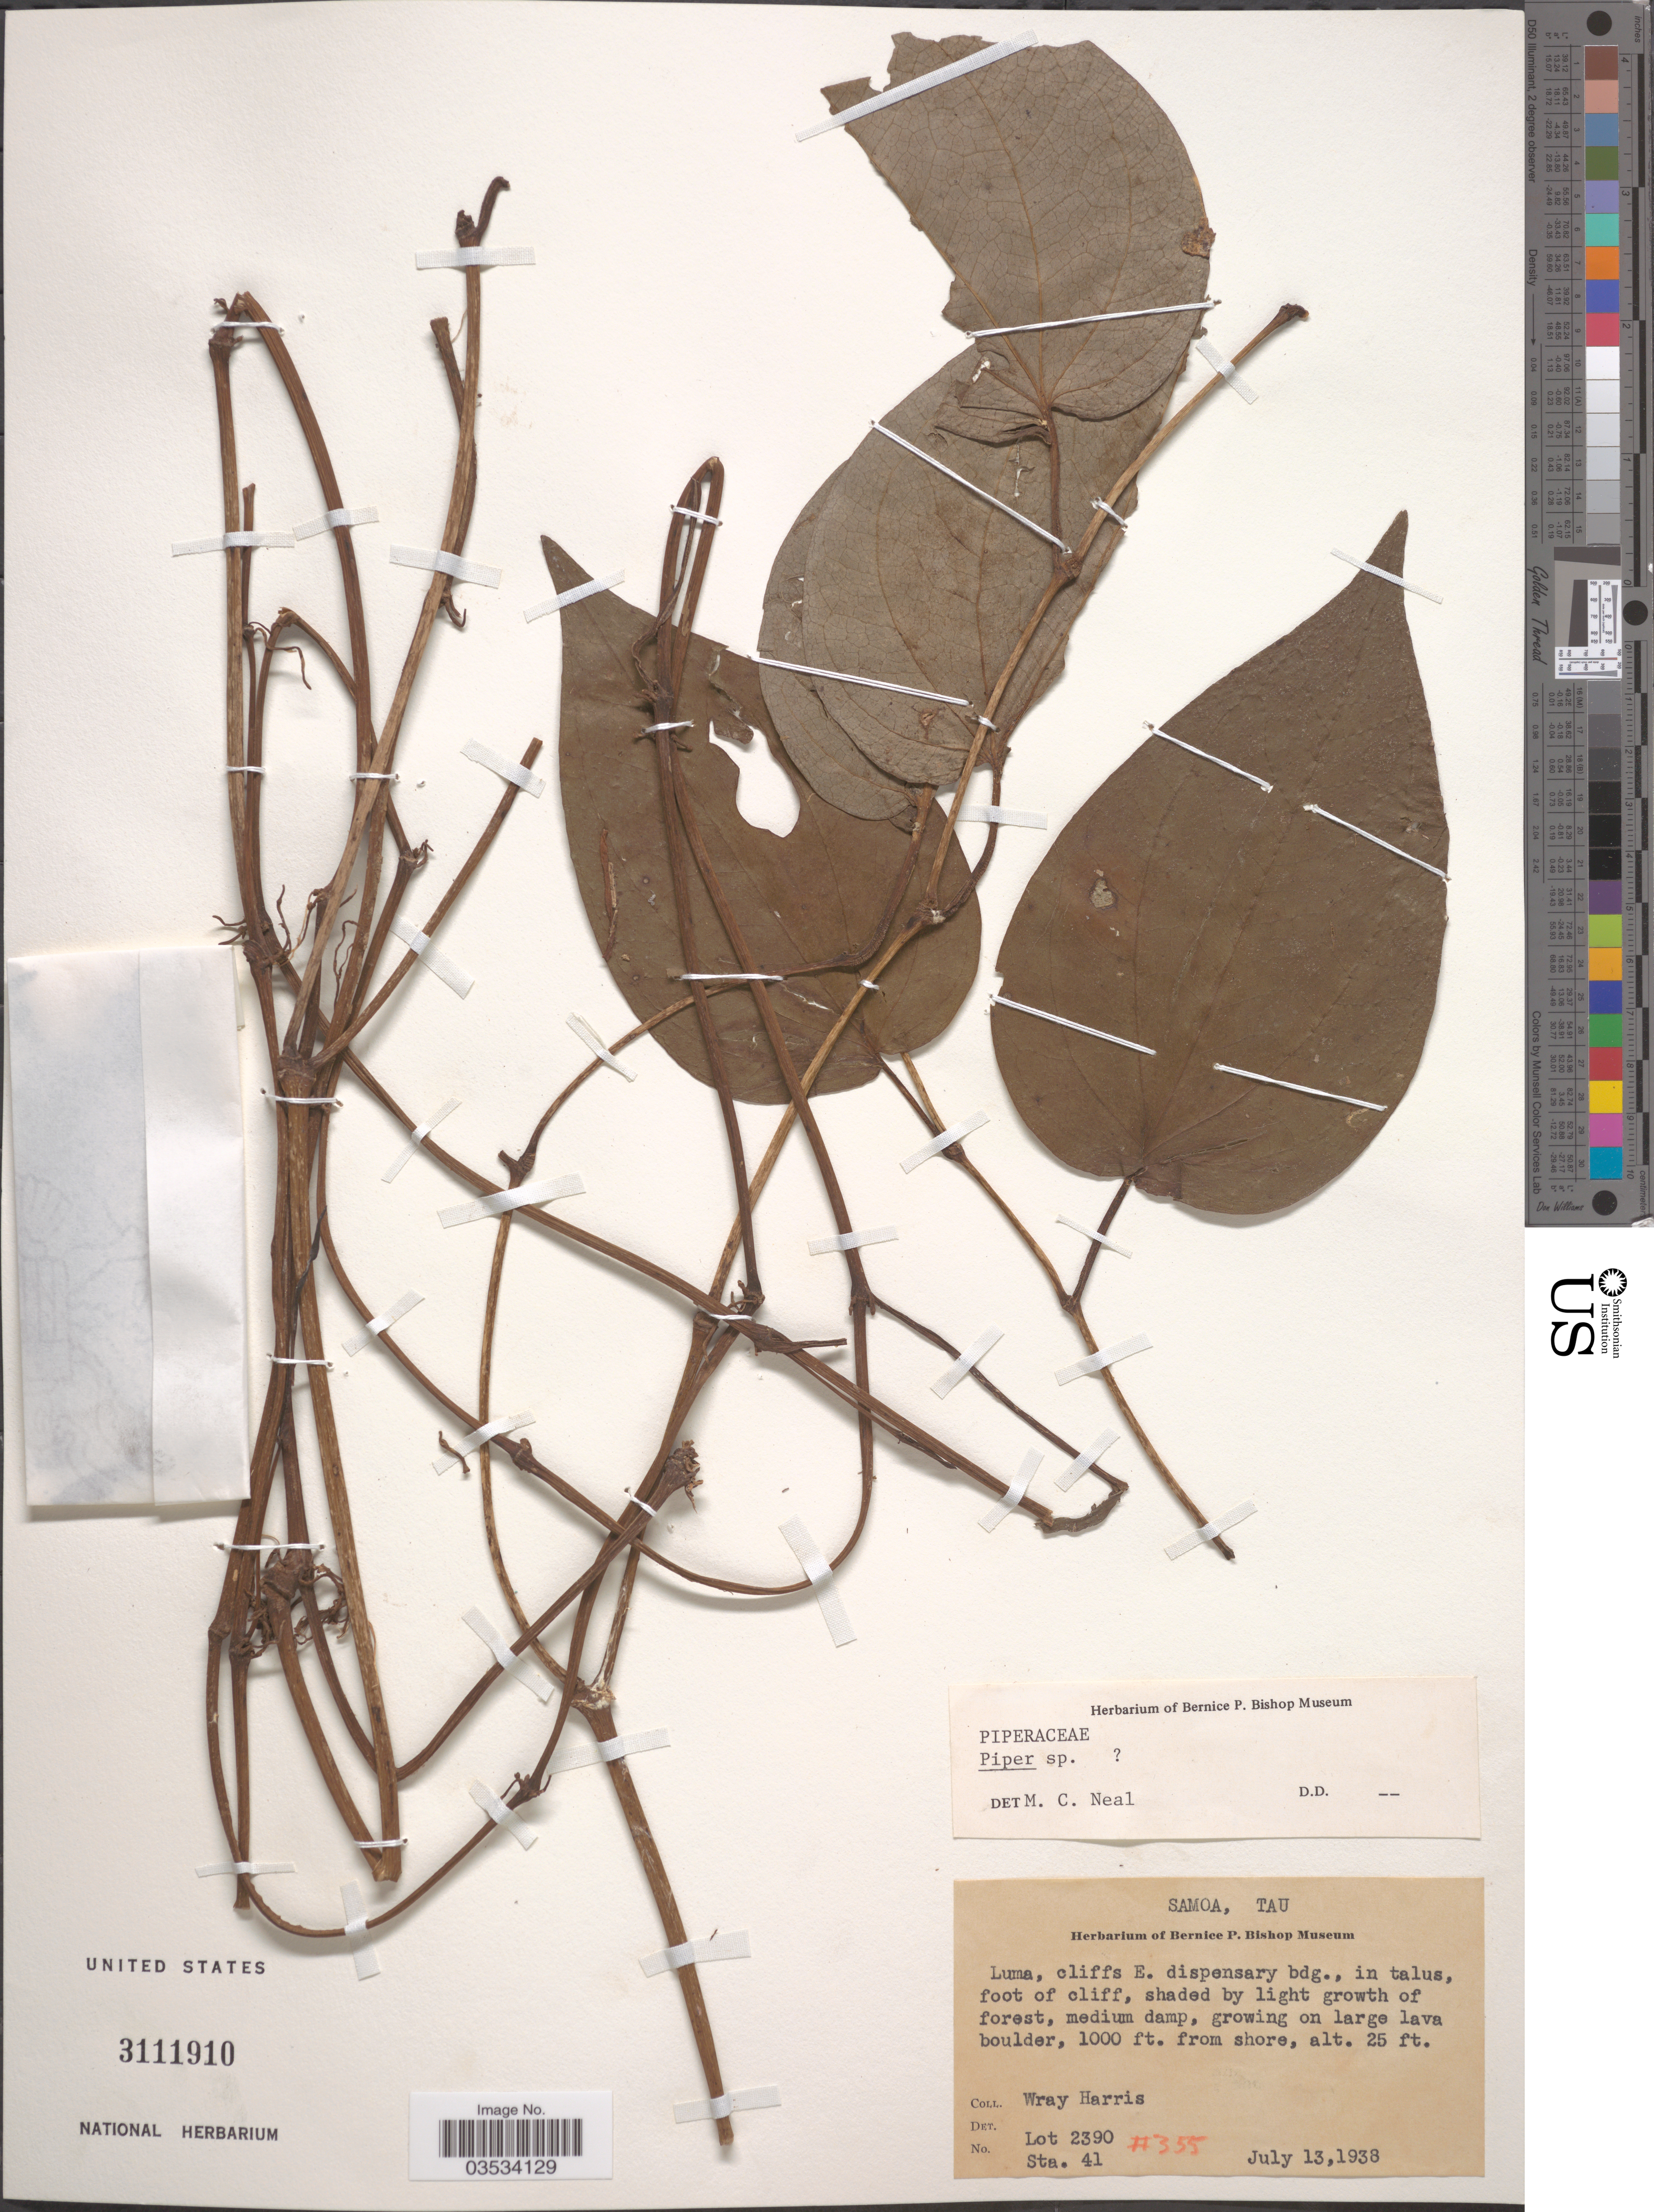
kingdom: Plantae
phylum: Tracheophyta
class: Magnoliopsida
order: Piperales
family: Piperaceae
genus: Piper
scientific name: Piper sp.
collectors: W. Harris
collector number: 355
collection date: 1938-07-13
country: American Samoa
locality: Samoa, Tau. Luma, cliffs E. dispensary bdg., in talus, foot of cliff. Lot 2390, Sta 41.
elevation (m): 8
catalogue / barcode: US 3111910